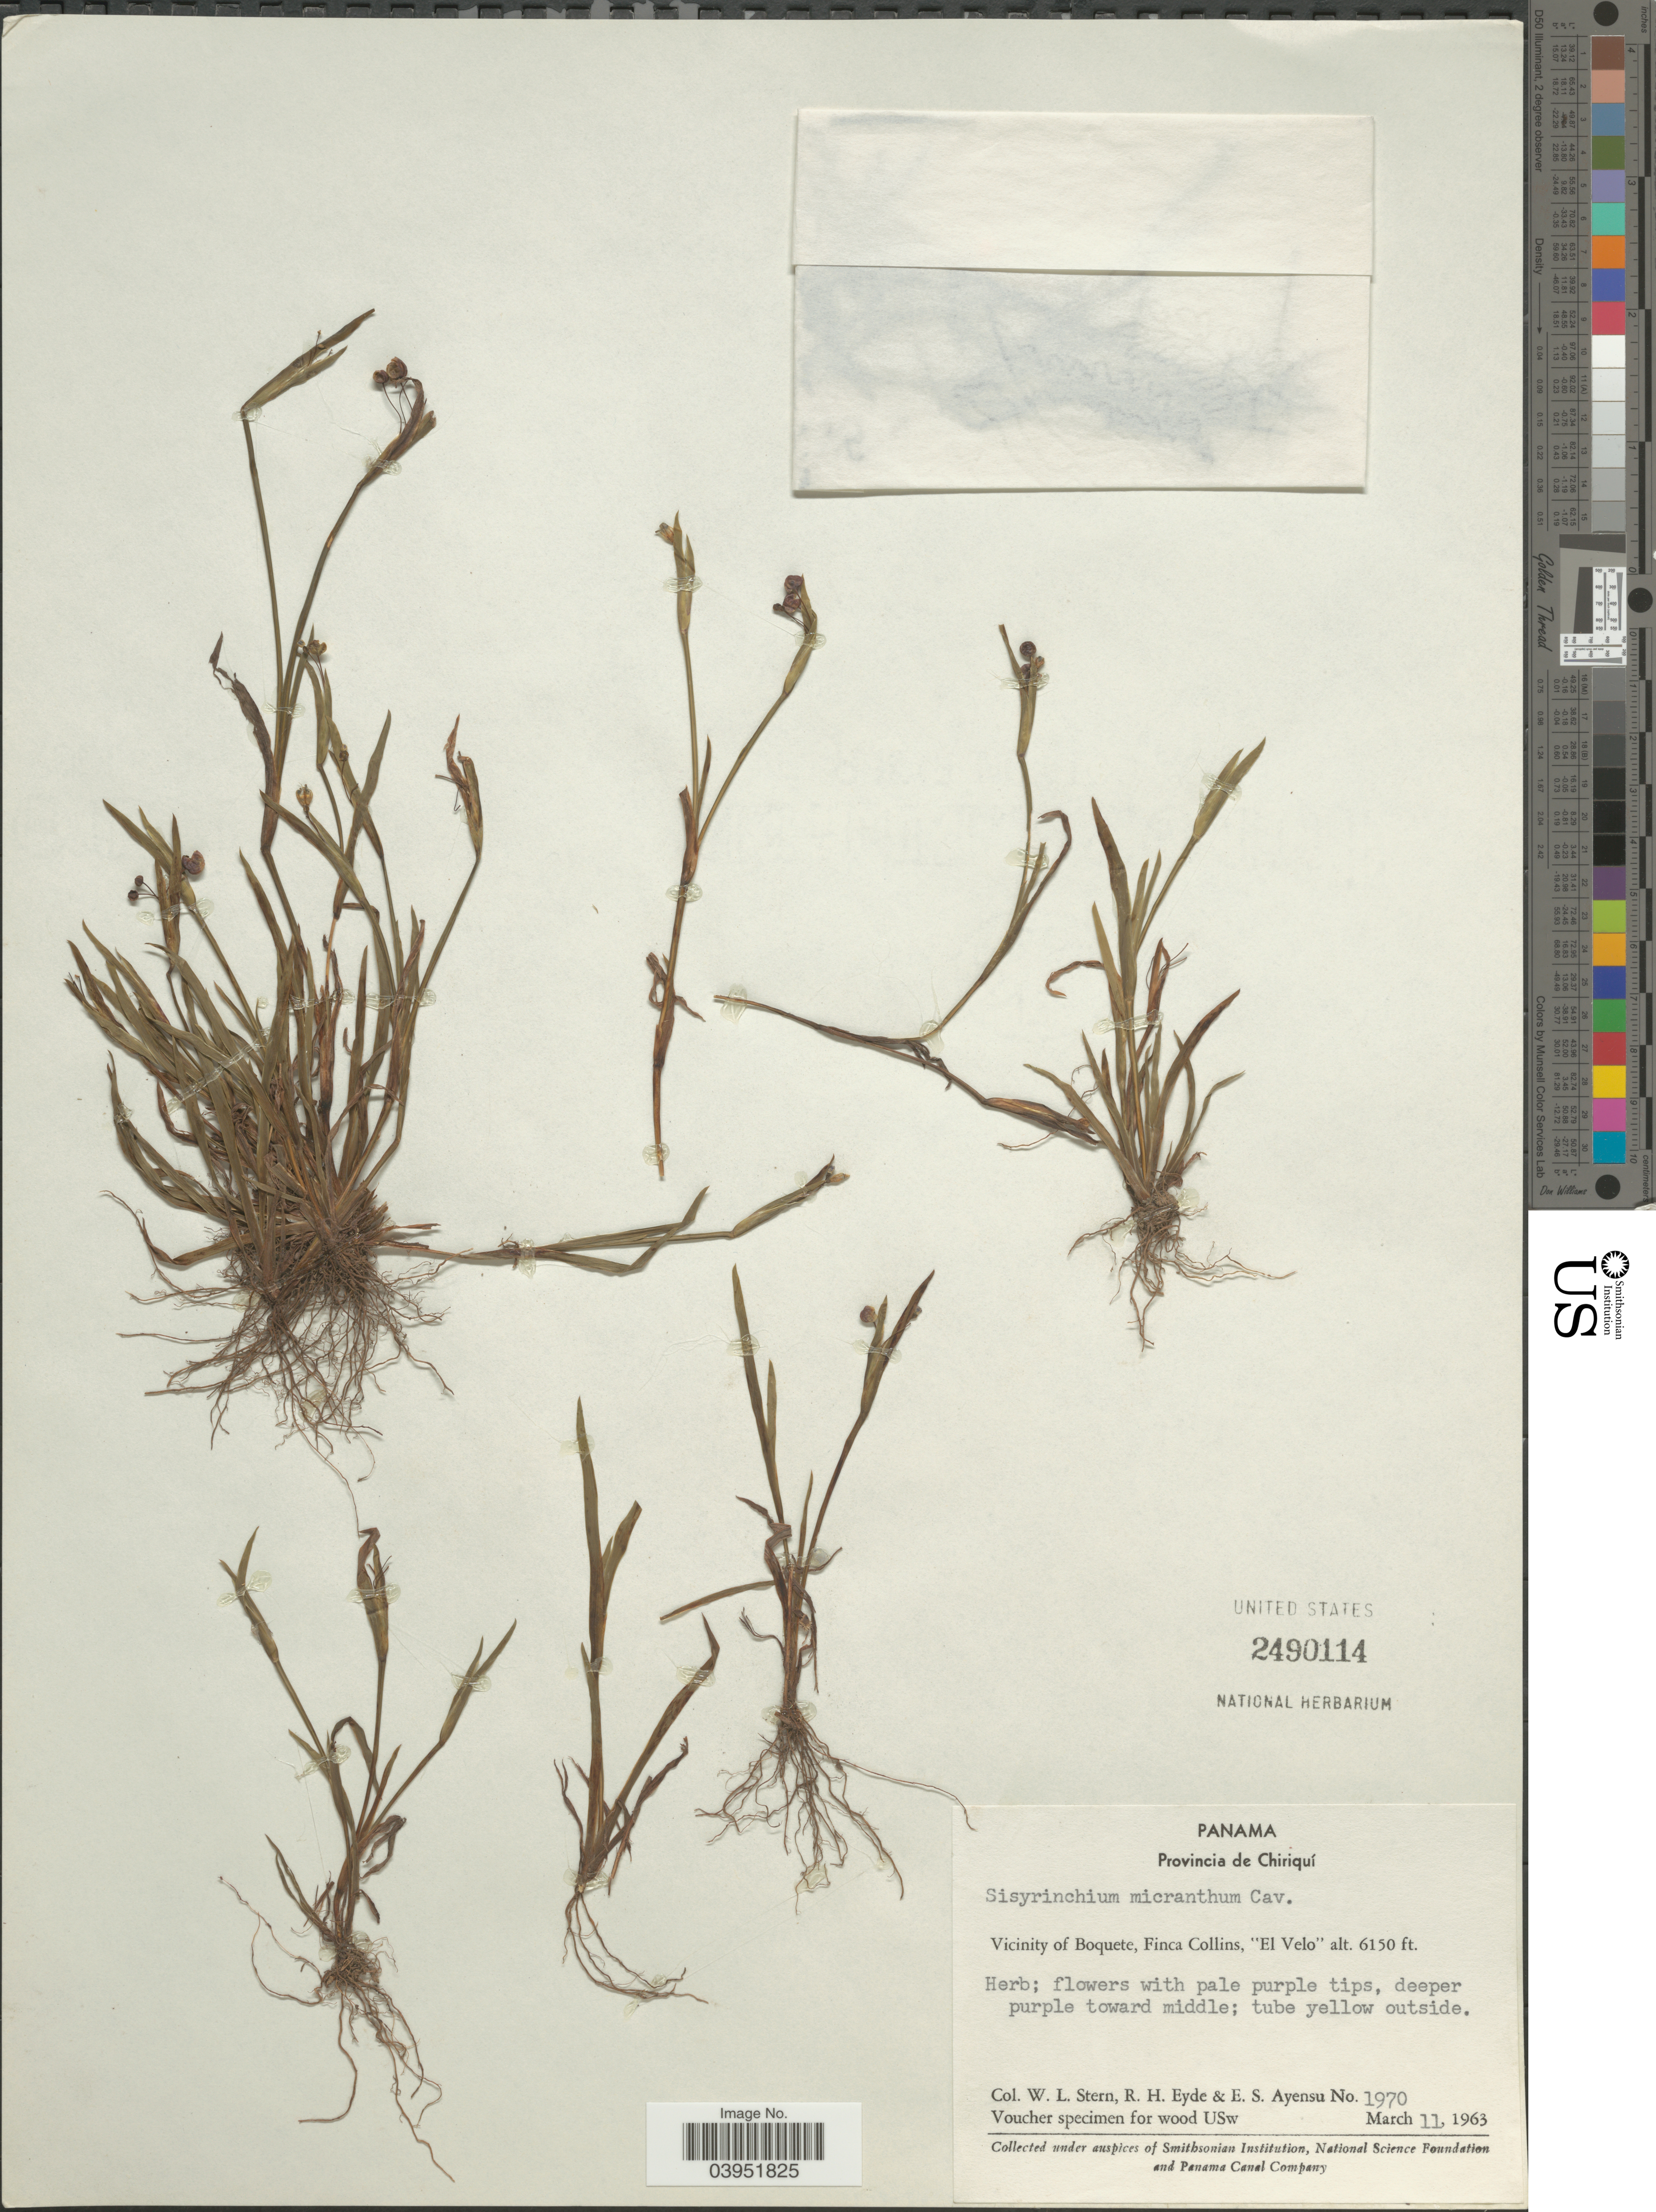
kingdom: Plantae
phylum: Tracheophyta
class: Liliopsida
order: Asparagales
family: Iridaceae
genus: Sisyrinchium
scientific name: Sisyrinchium rosulatum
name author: E.P. Bicknell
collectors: W. L. Stern, R. H. Eyde & E. S. Ayensu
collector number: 1970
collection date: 1963-03-11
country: Panama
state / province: Chiriqui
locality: Vicinity of Boquete, Finca Collins, "El Velo".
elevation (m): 1875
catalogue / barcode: US 2490114